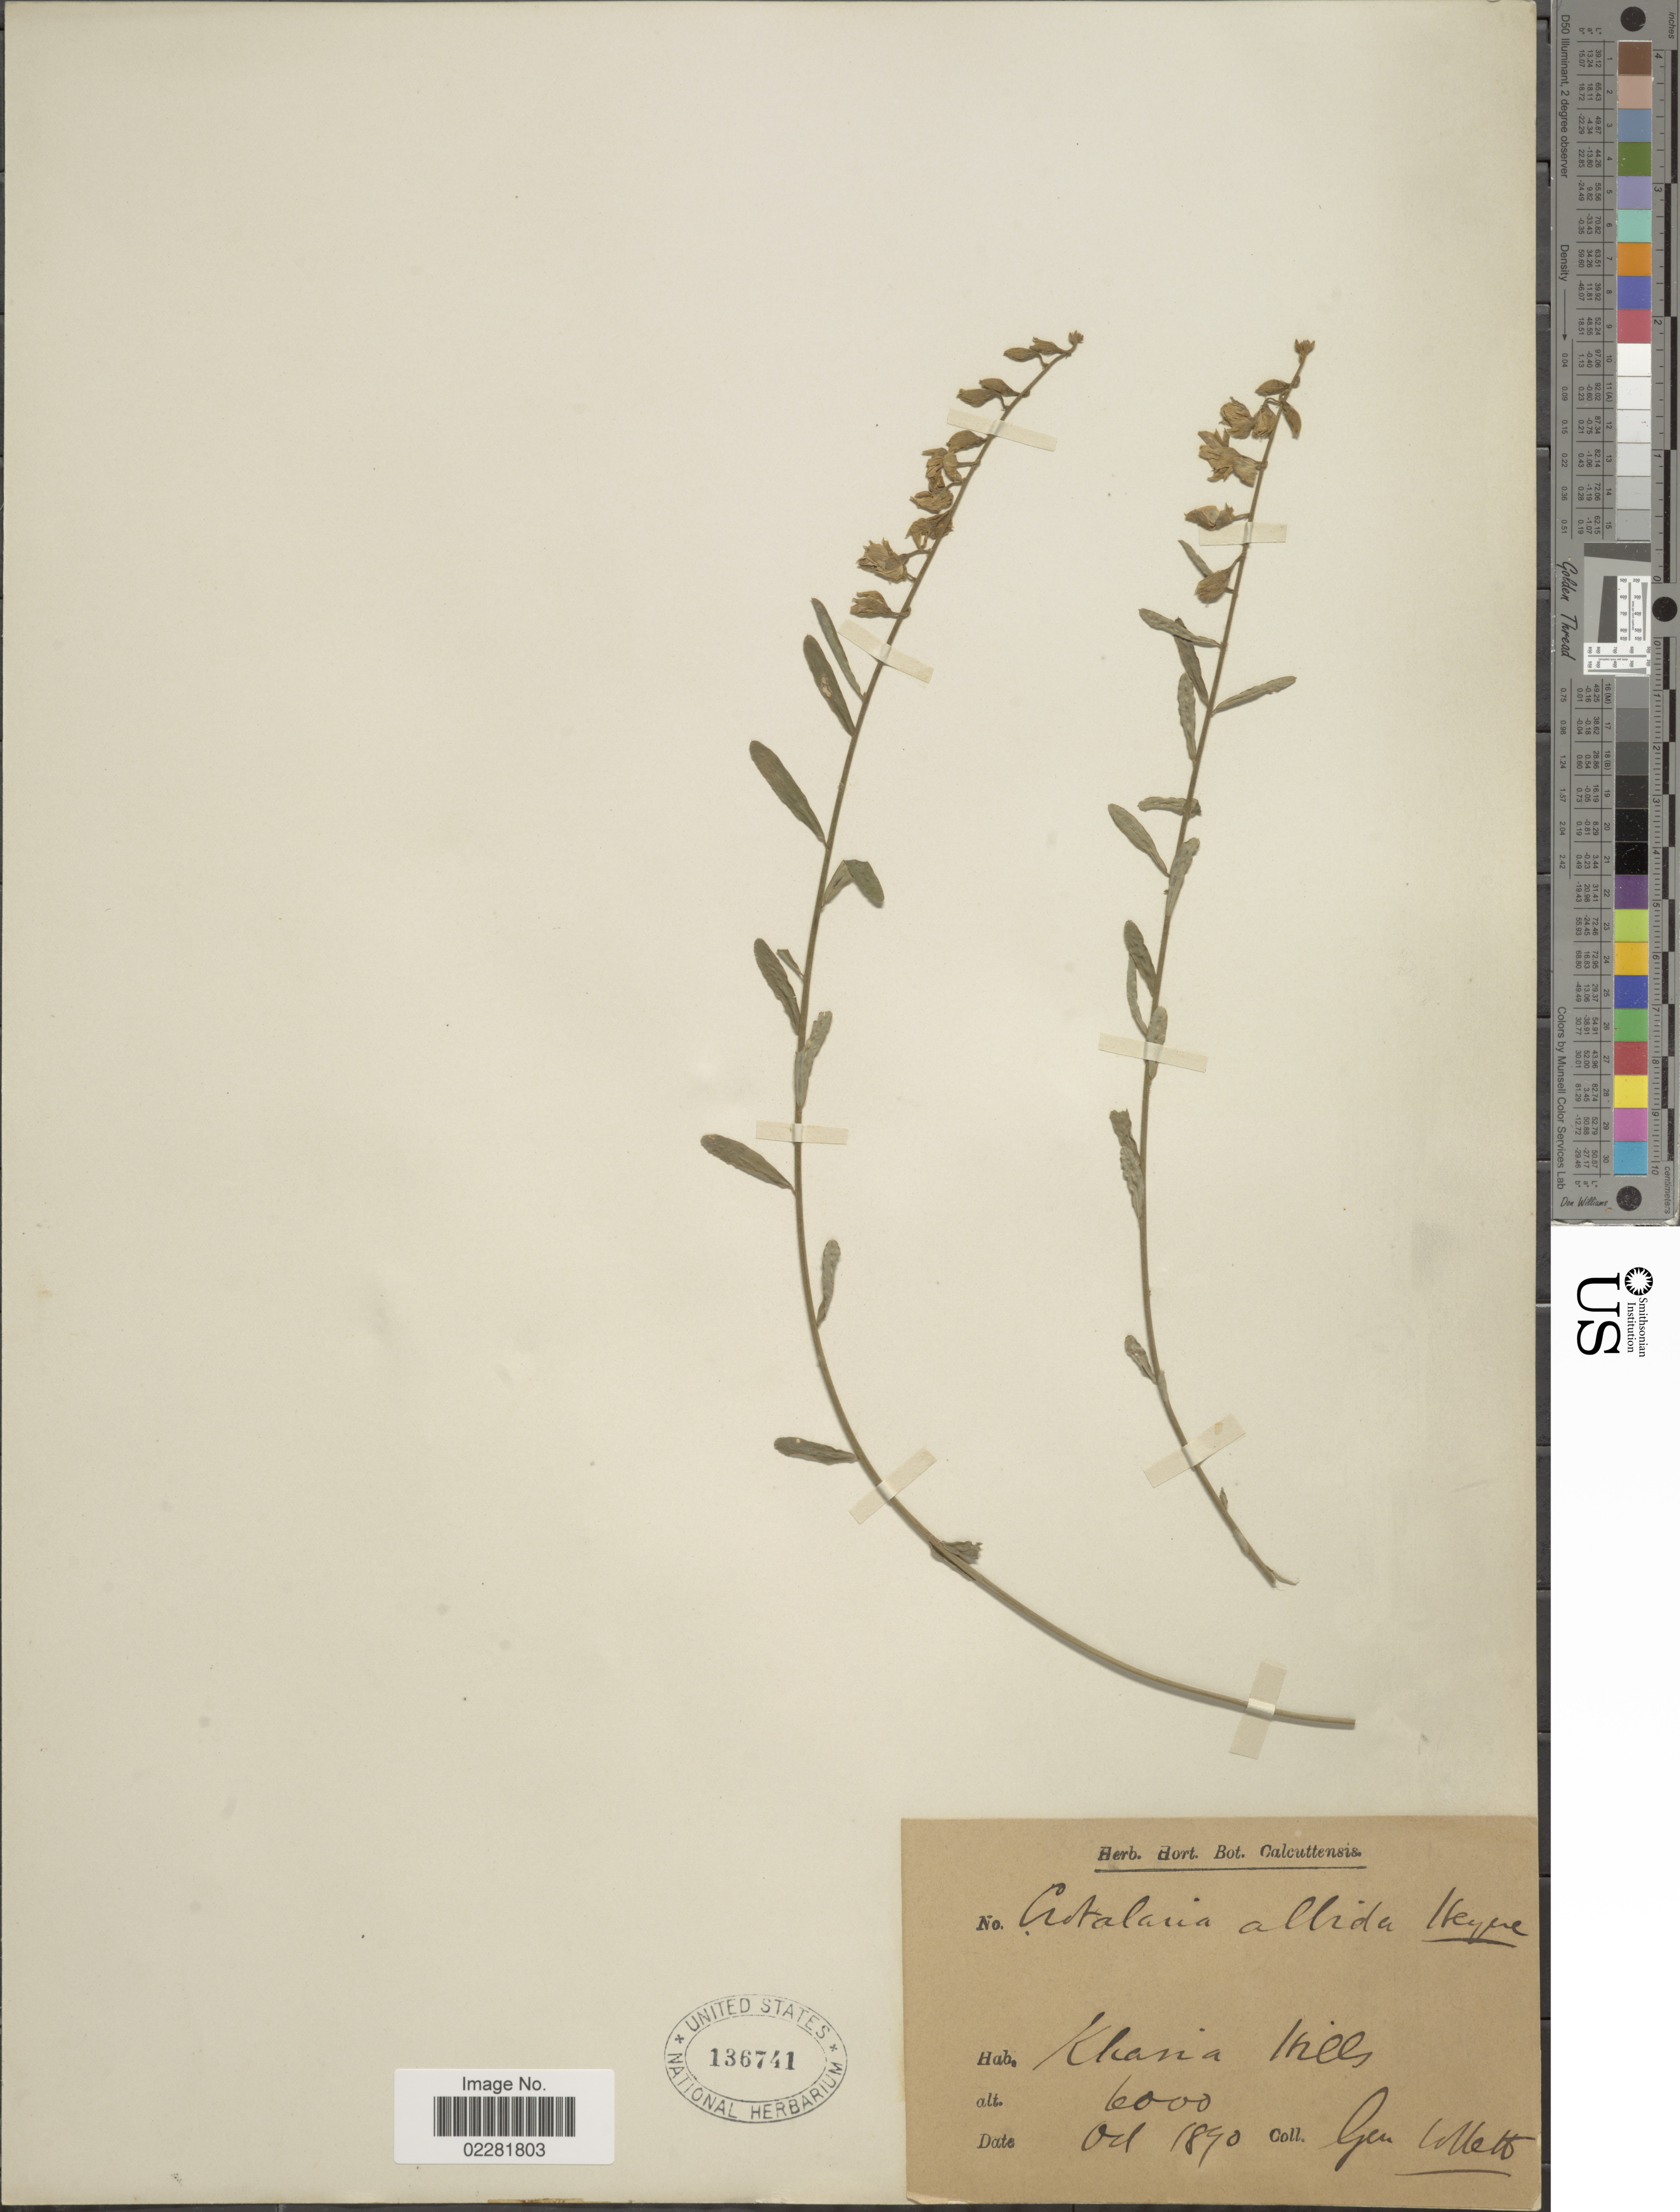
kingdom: Plantae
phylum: Tracheophyta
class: Magnoliopsida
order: Fabales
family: Fabaceae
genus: Crotalaria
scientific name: Crotalaria albida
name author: B. Heyne ex Roth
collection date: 1890-10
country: India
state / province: Meghalaya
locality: Khasia Hills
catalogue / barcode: US 136741